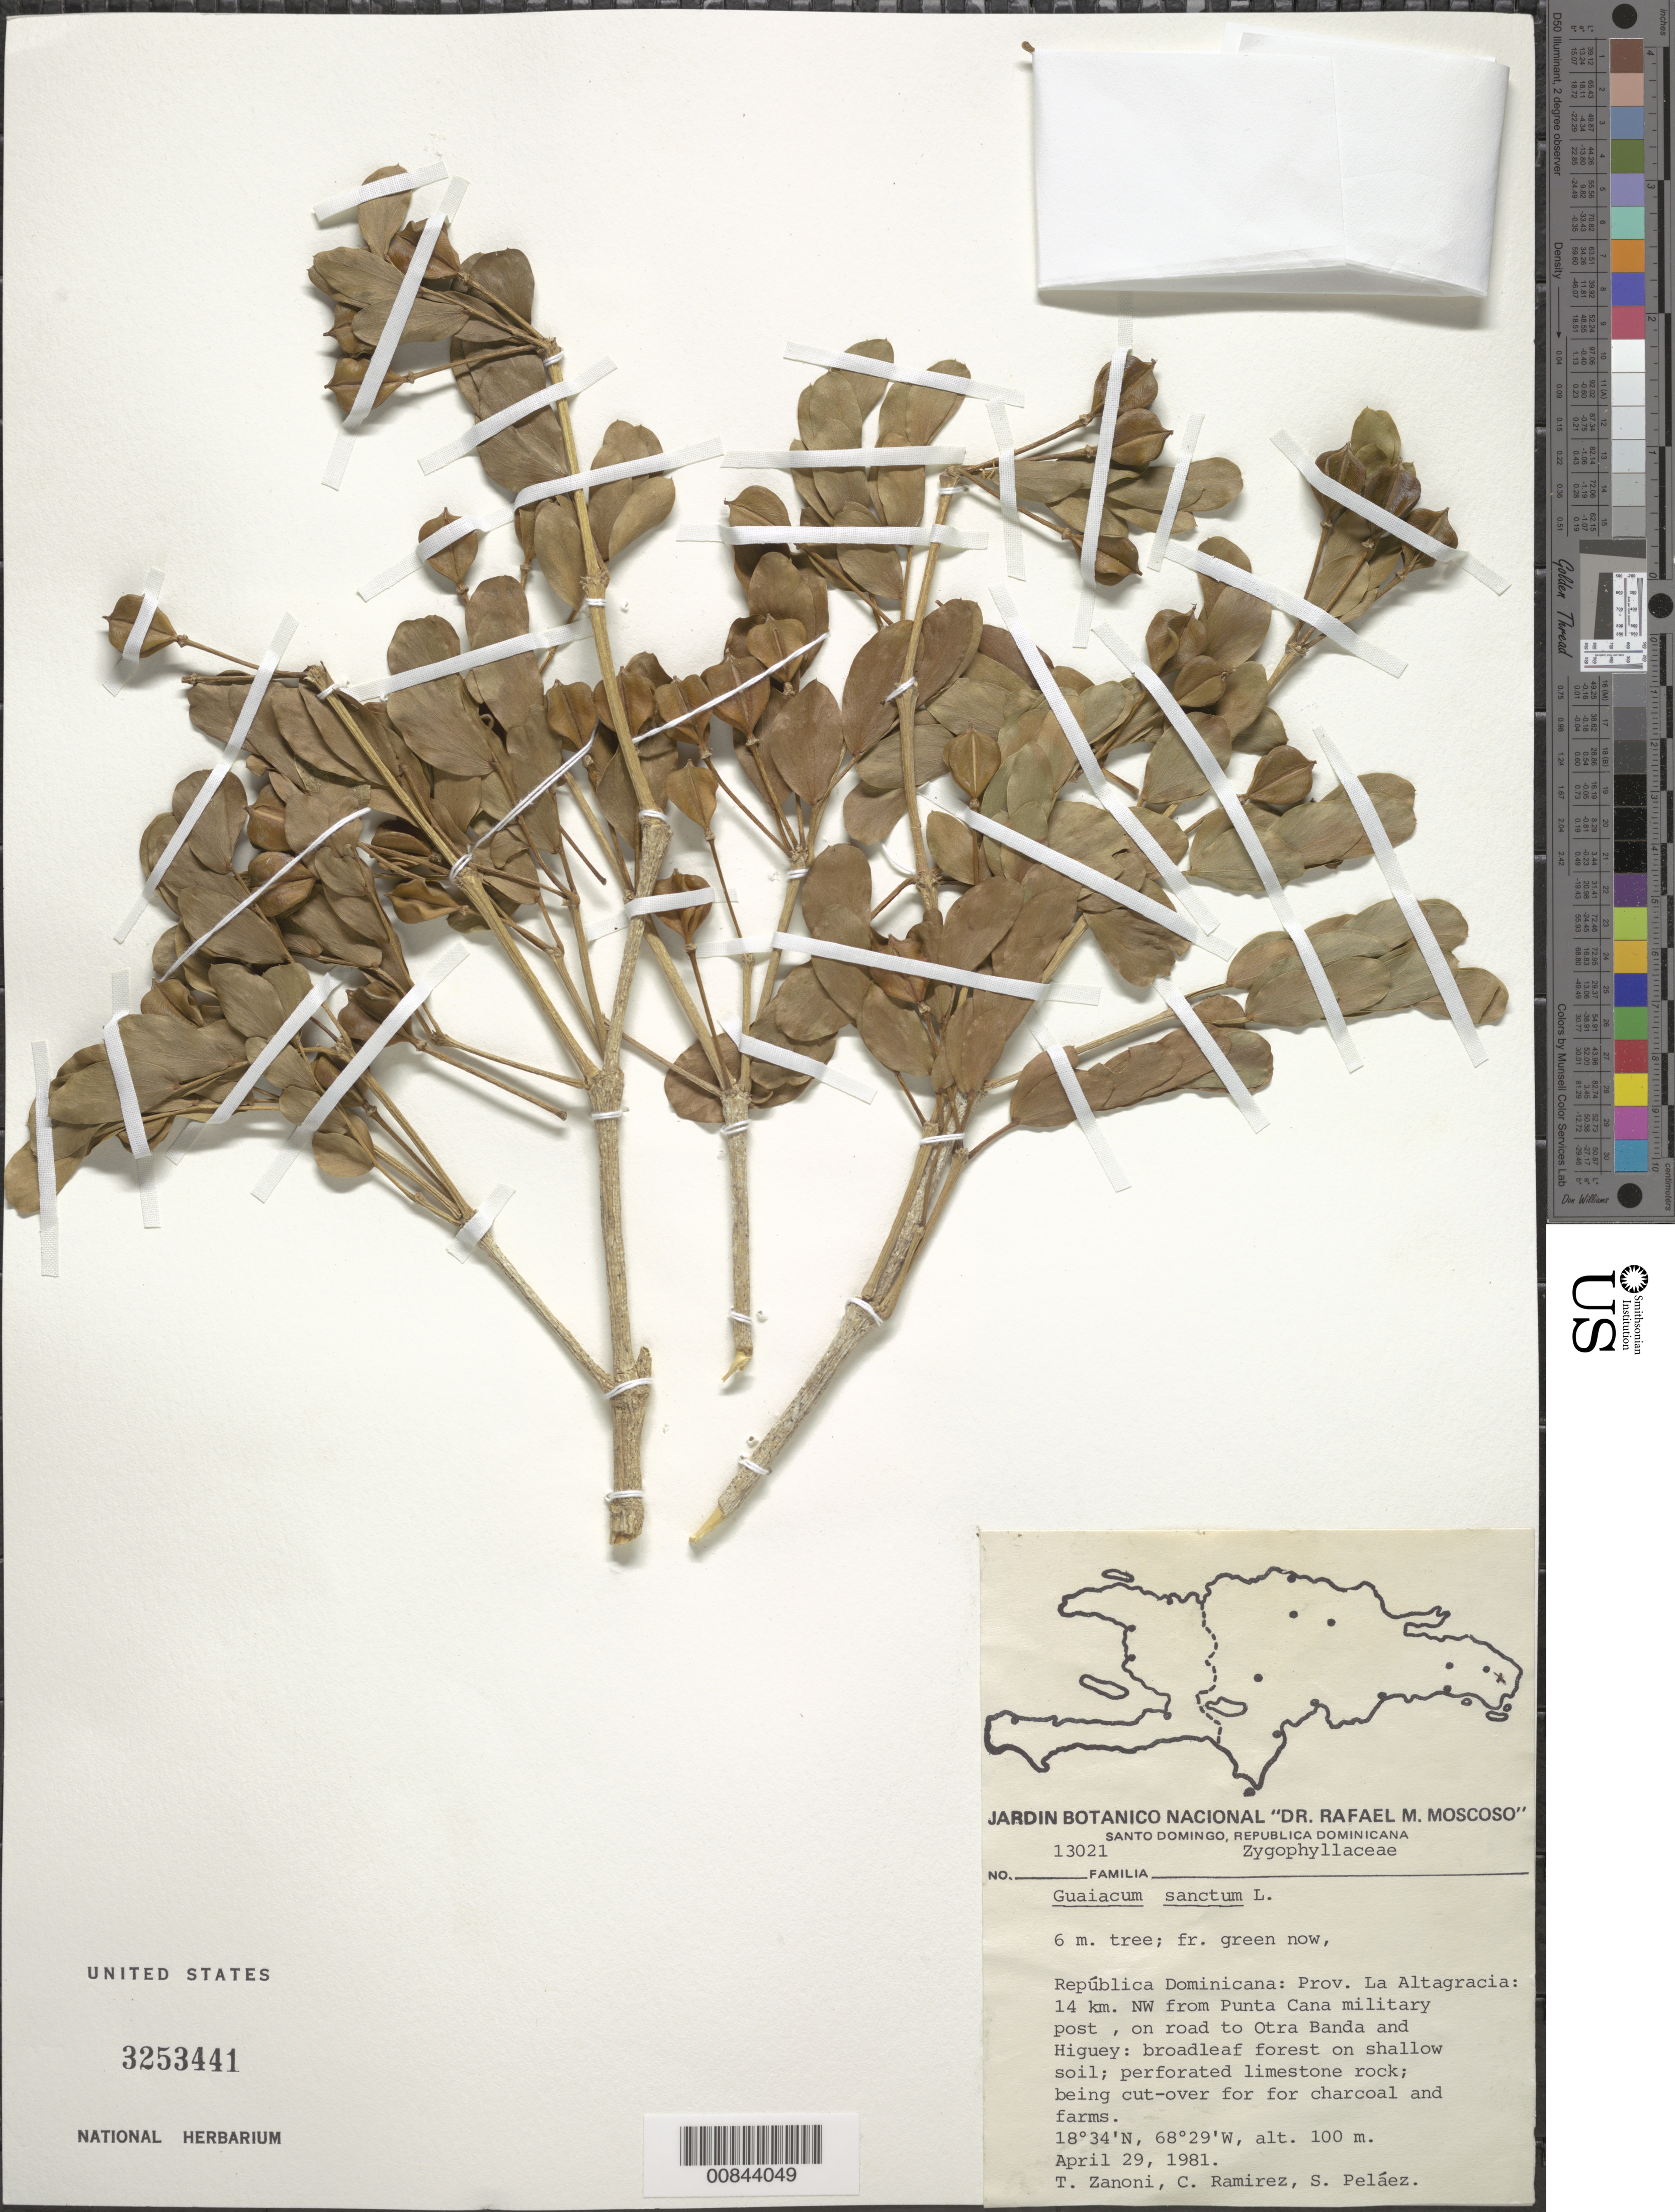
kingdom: Plantae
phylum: Tracheophyta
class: Magnoliopsida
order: Zygophyllales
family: Zygophyllaceae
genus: Guaiacum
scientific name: Guaiacum sanctum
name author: L.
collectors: T. A. Zanoni, C. Ramírez & S. Pelaez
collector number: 13021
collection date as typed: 29 Apr 1981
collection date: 1981-04-29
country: Dominican Republic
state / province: La Altagracia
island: Hispaniola Island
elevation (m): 100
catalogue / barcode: US 3253441